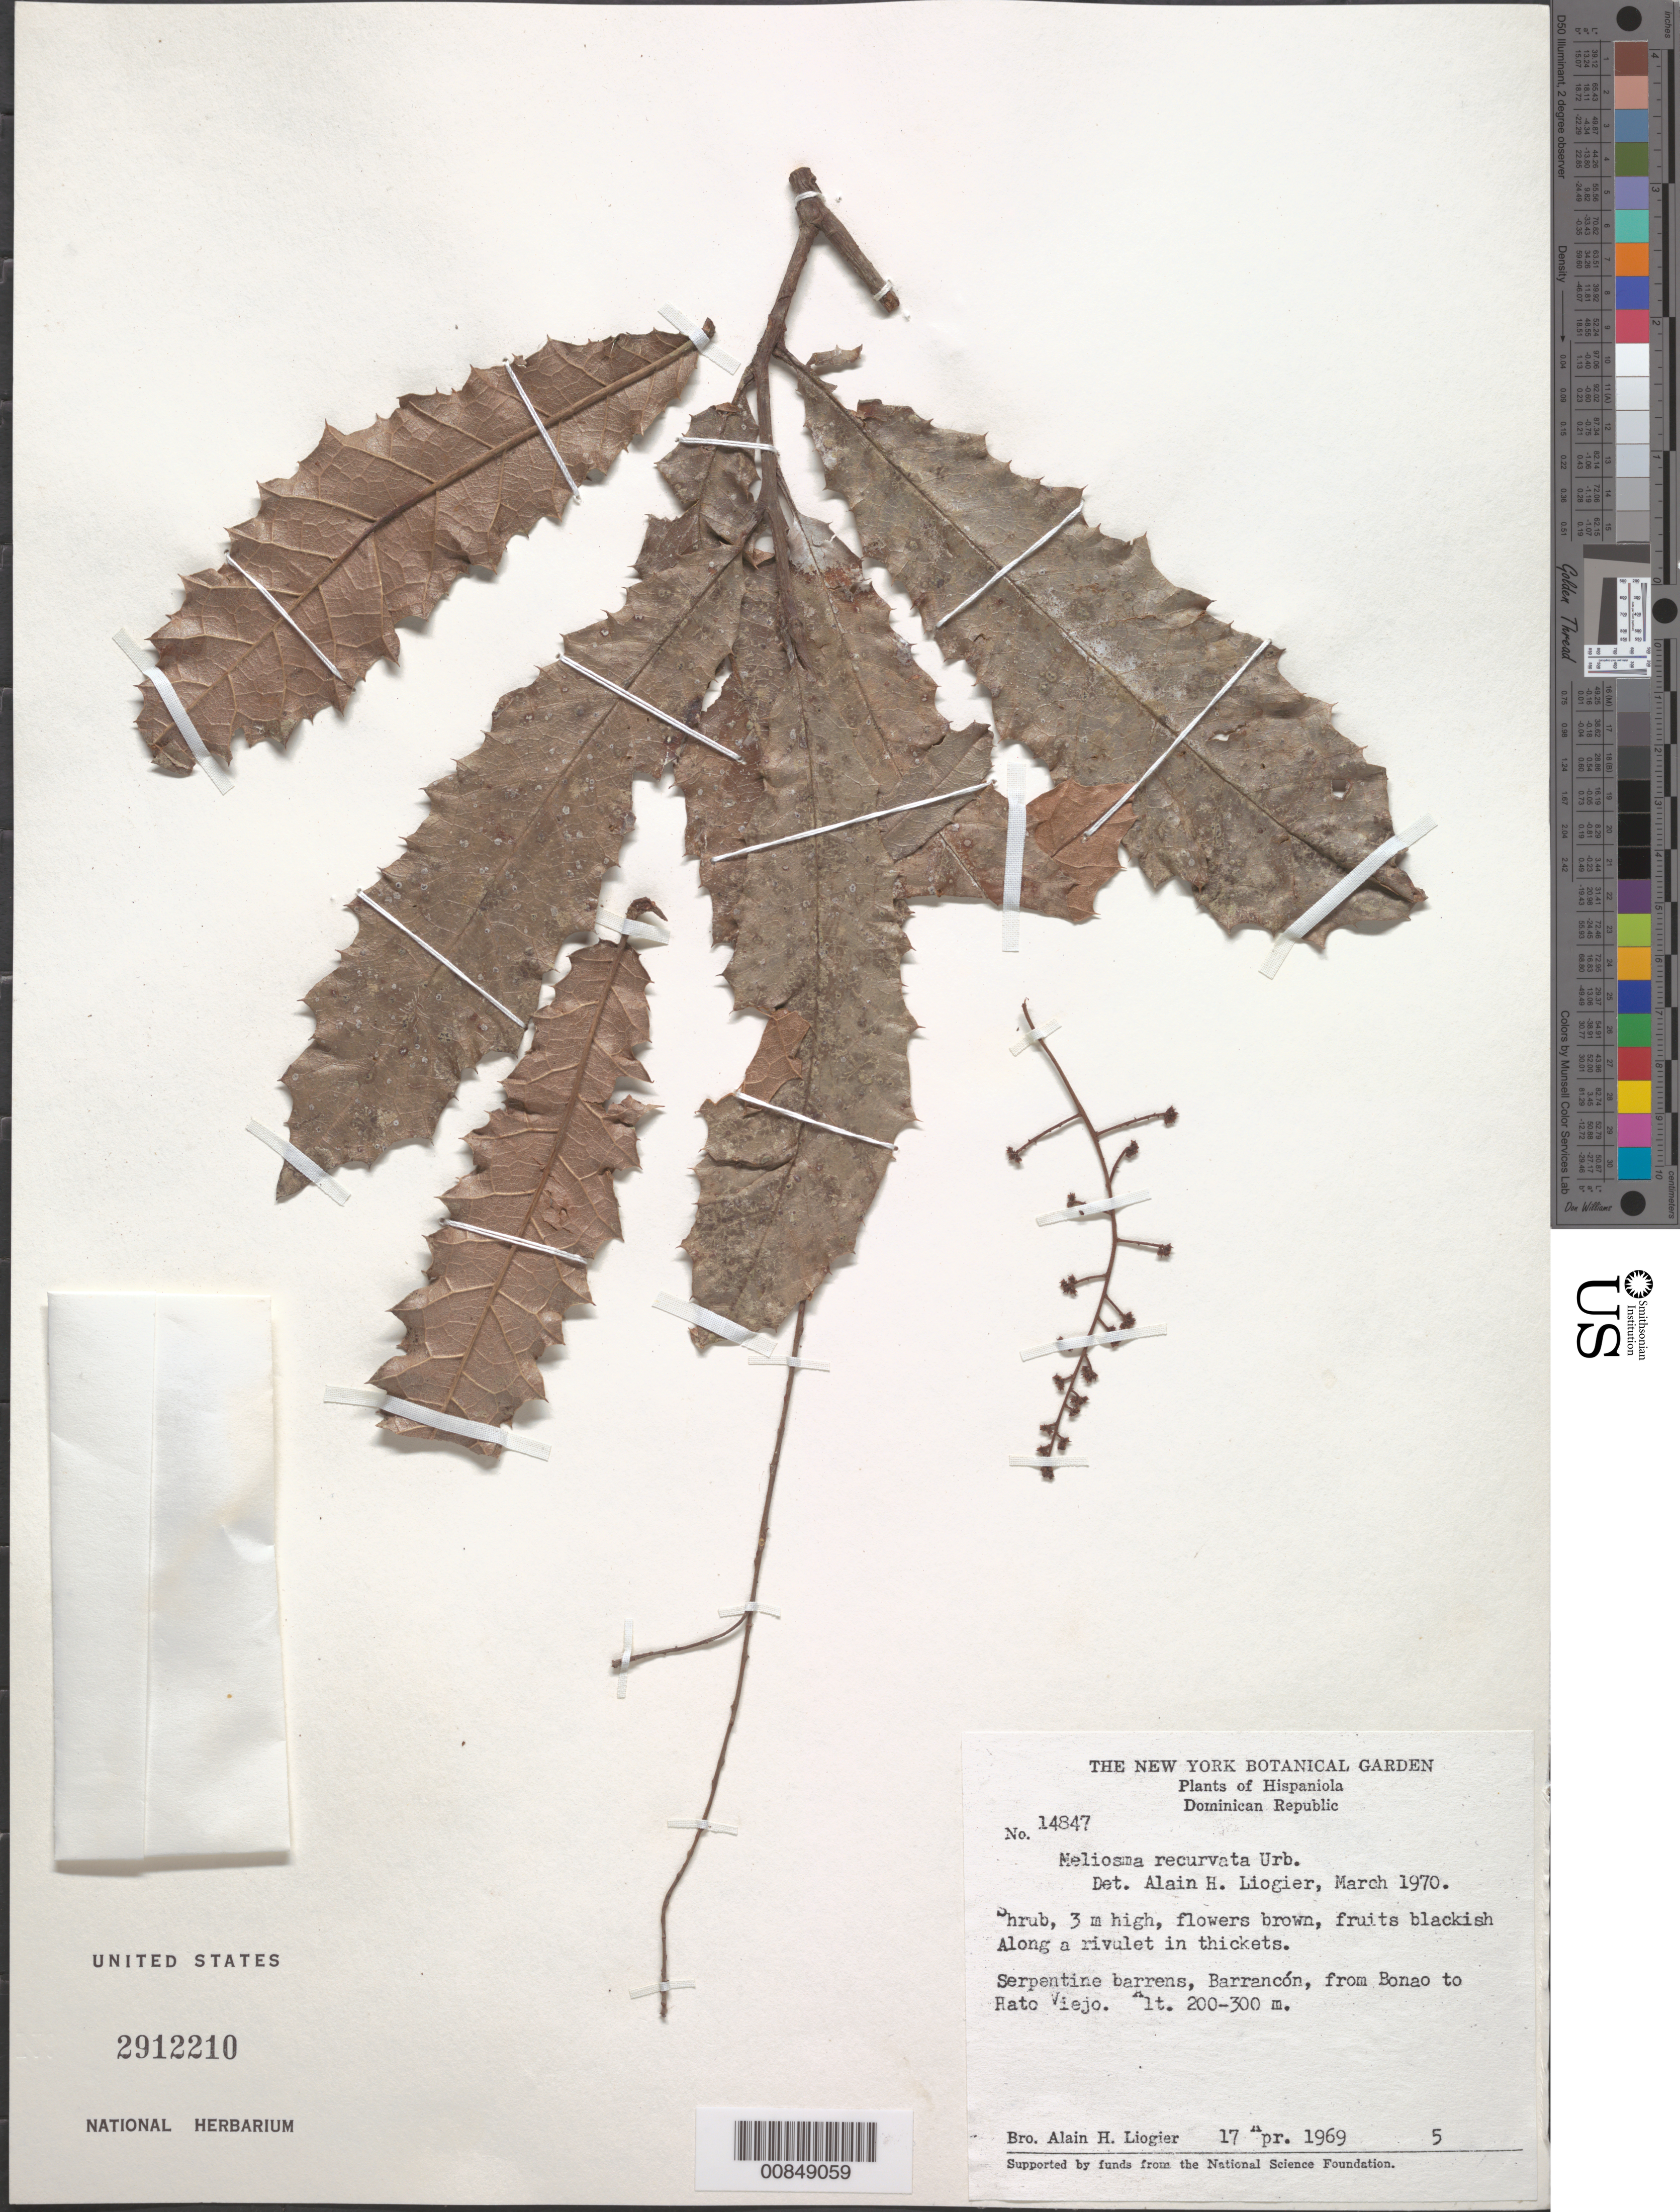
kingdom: Plantae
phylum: Tracheophyta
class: Magnoliopsida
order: Proteales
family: Sabiaceae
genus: Meliosma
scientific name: Meliosma recurvata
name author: Urb.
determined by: Liogier, Alain H.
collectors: A. H. Liogier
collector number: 14847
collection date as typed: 17 Apr 1969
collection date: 1969-04-17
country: Dominican Republic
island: Hispaniola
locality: Barrancón, from Bonao to Hato Viejo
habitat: Along rivulet in thickets in serpentine barrens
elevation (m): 200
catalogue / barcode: US 2912210